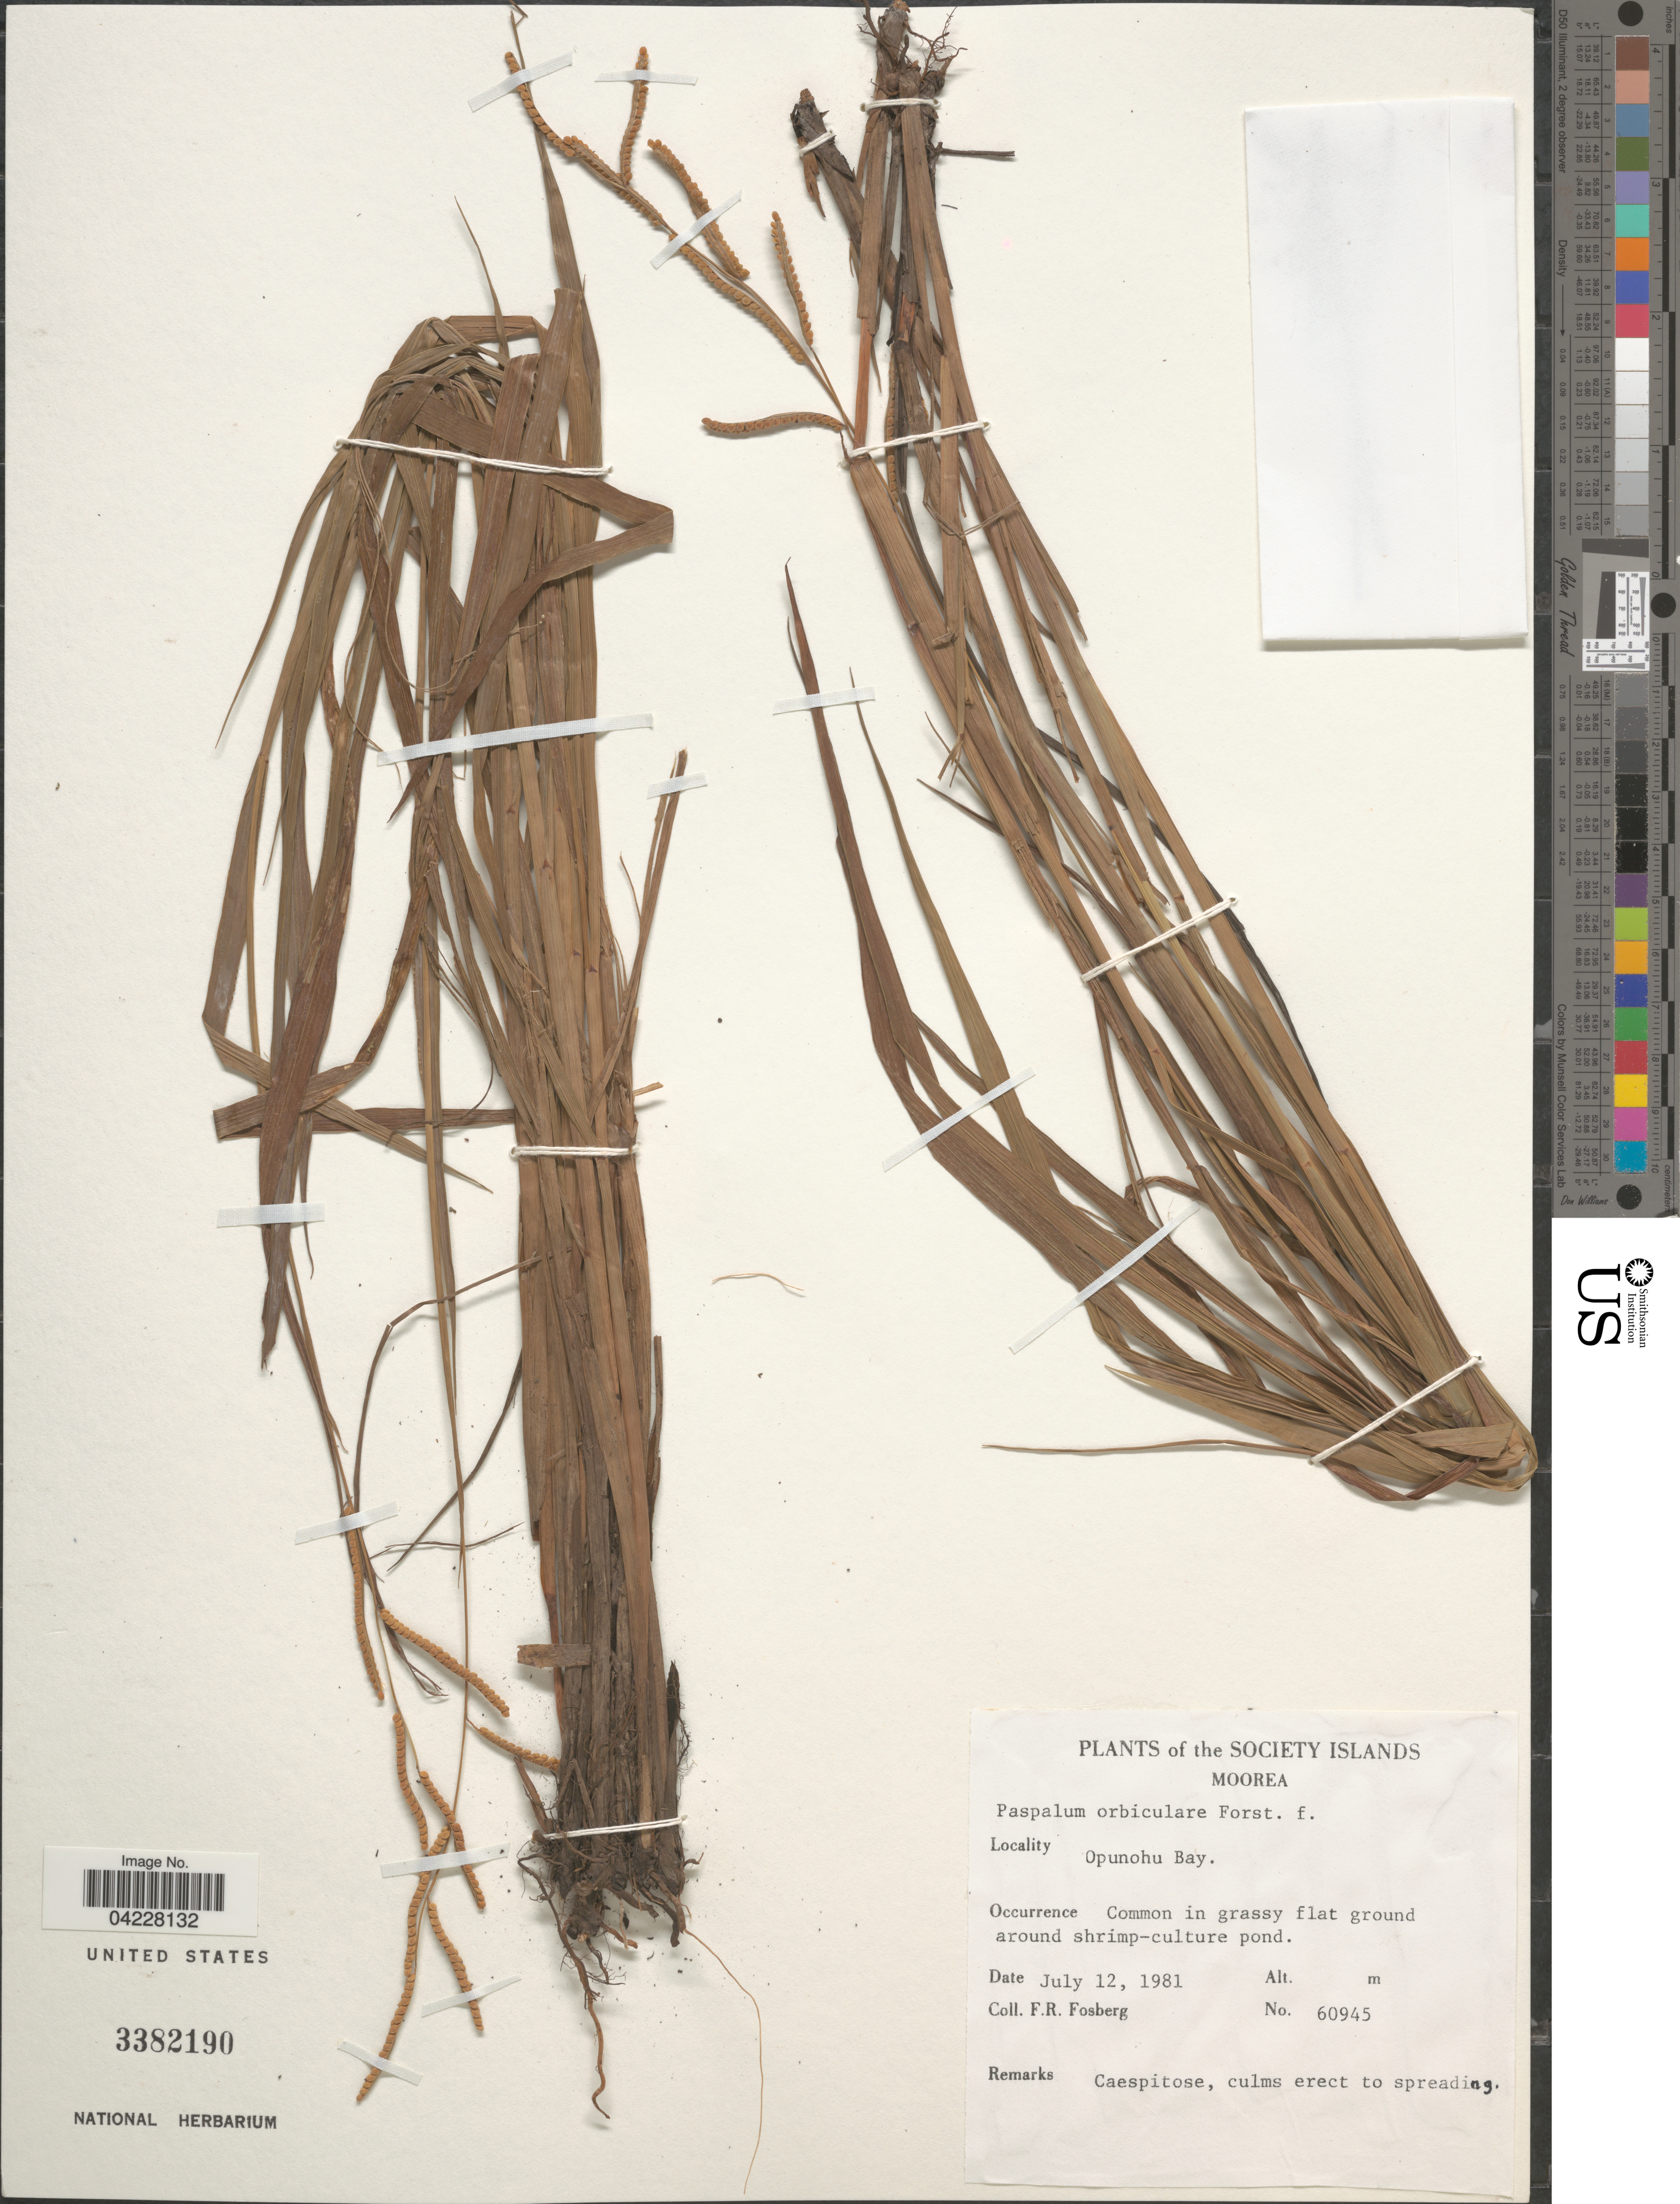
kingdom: Plantae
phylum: Tracheophyta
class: Liliopsida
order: Poales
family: Poaceae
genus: Paspalum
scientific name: Paspalum orbiculare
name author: G. Forst.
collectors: F. R. Fosberg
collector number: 60945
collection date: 1981-07-12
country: French Polynesia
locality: The Society Islands. Moorea. Opunohu Bay.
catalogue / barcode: US 3382190